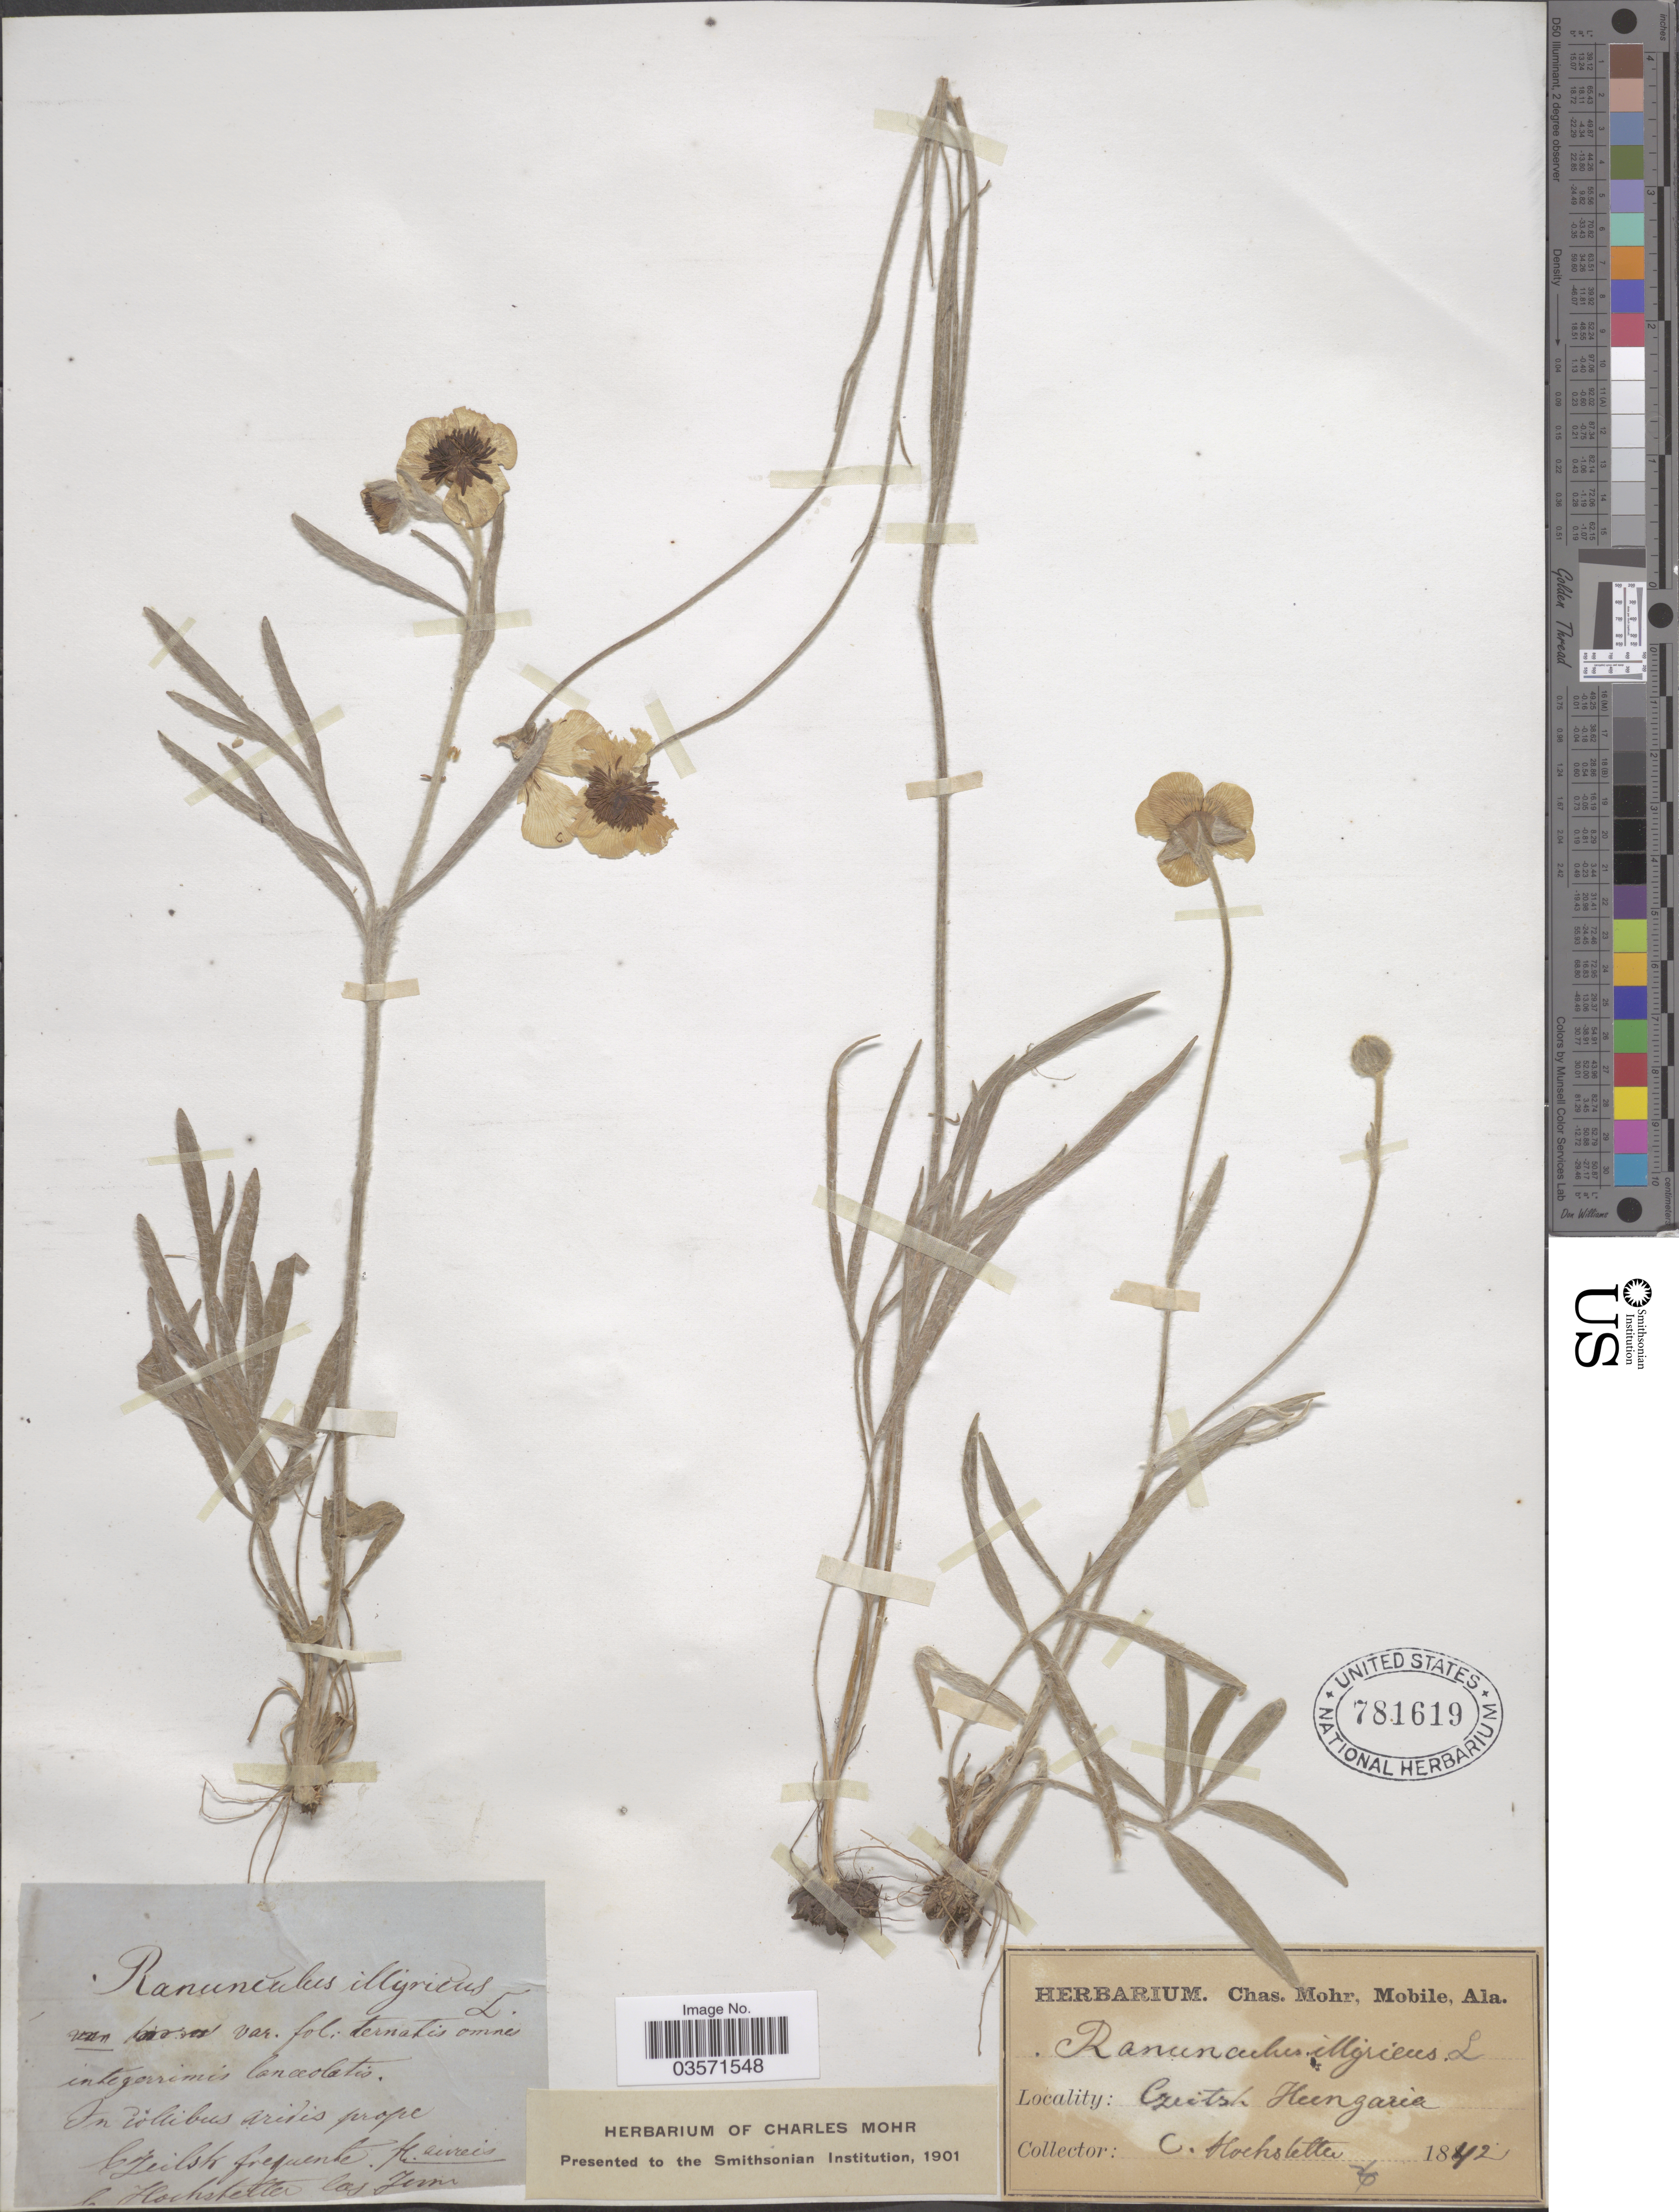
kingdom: Plantae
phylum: Tracheophyta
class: Magnoliopsida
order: Ranunculales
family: Ranunculaceae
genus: Ranunculus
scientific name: Ranunculus illyricus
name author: L.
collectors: C. Hochstetter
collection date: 1842-06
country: Hungary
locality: In collibus aridis prope Czulish [interpreted] frequente. fl. [unsure placement] aireis [interpreted] [unsure placement]. Czutsh [interpreted] Hungaria.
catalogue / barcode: US 781619